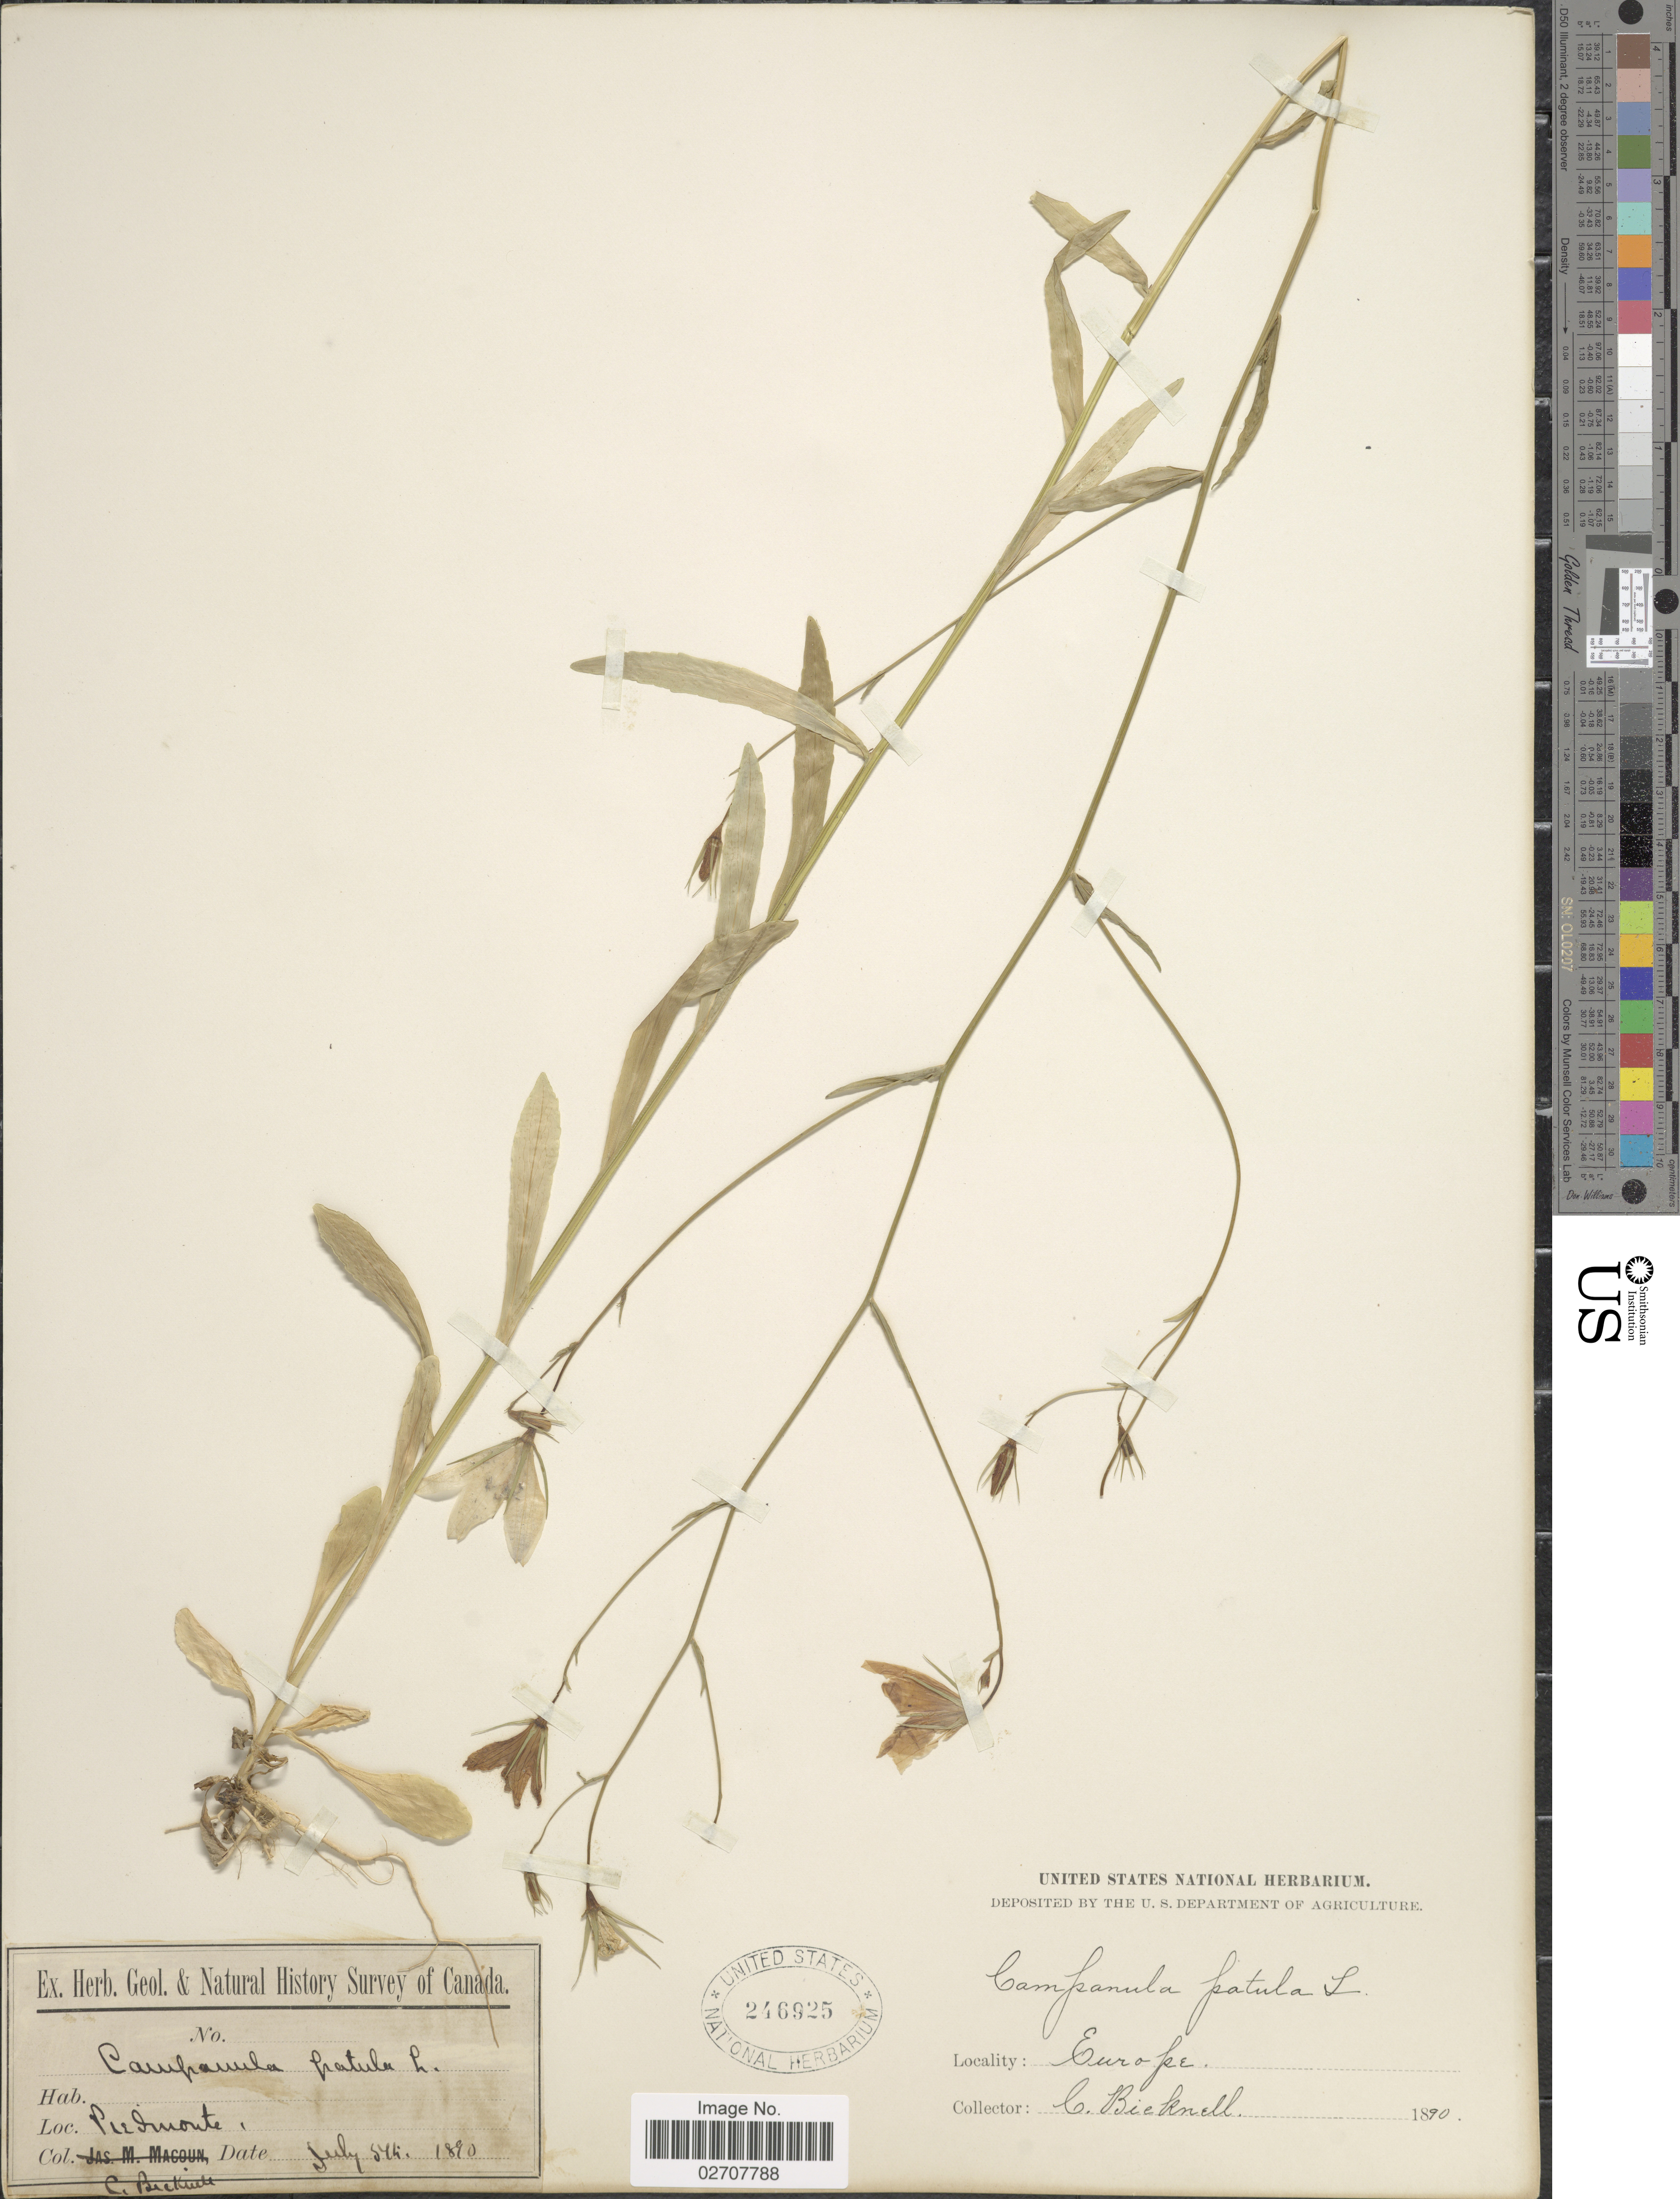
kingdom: Plantae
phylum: Tracheophyta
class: Magnoliopsida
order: Asterales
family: Campanulaceae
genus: Campanula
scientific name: Campanula patula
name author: L.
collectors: C. Bicknell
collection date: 1890-07-05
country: Italy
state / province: Piedmont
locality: Piedmonte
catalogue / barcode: US 246925